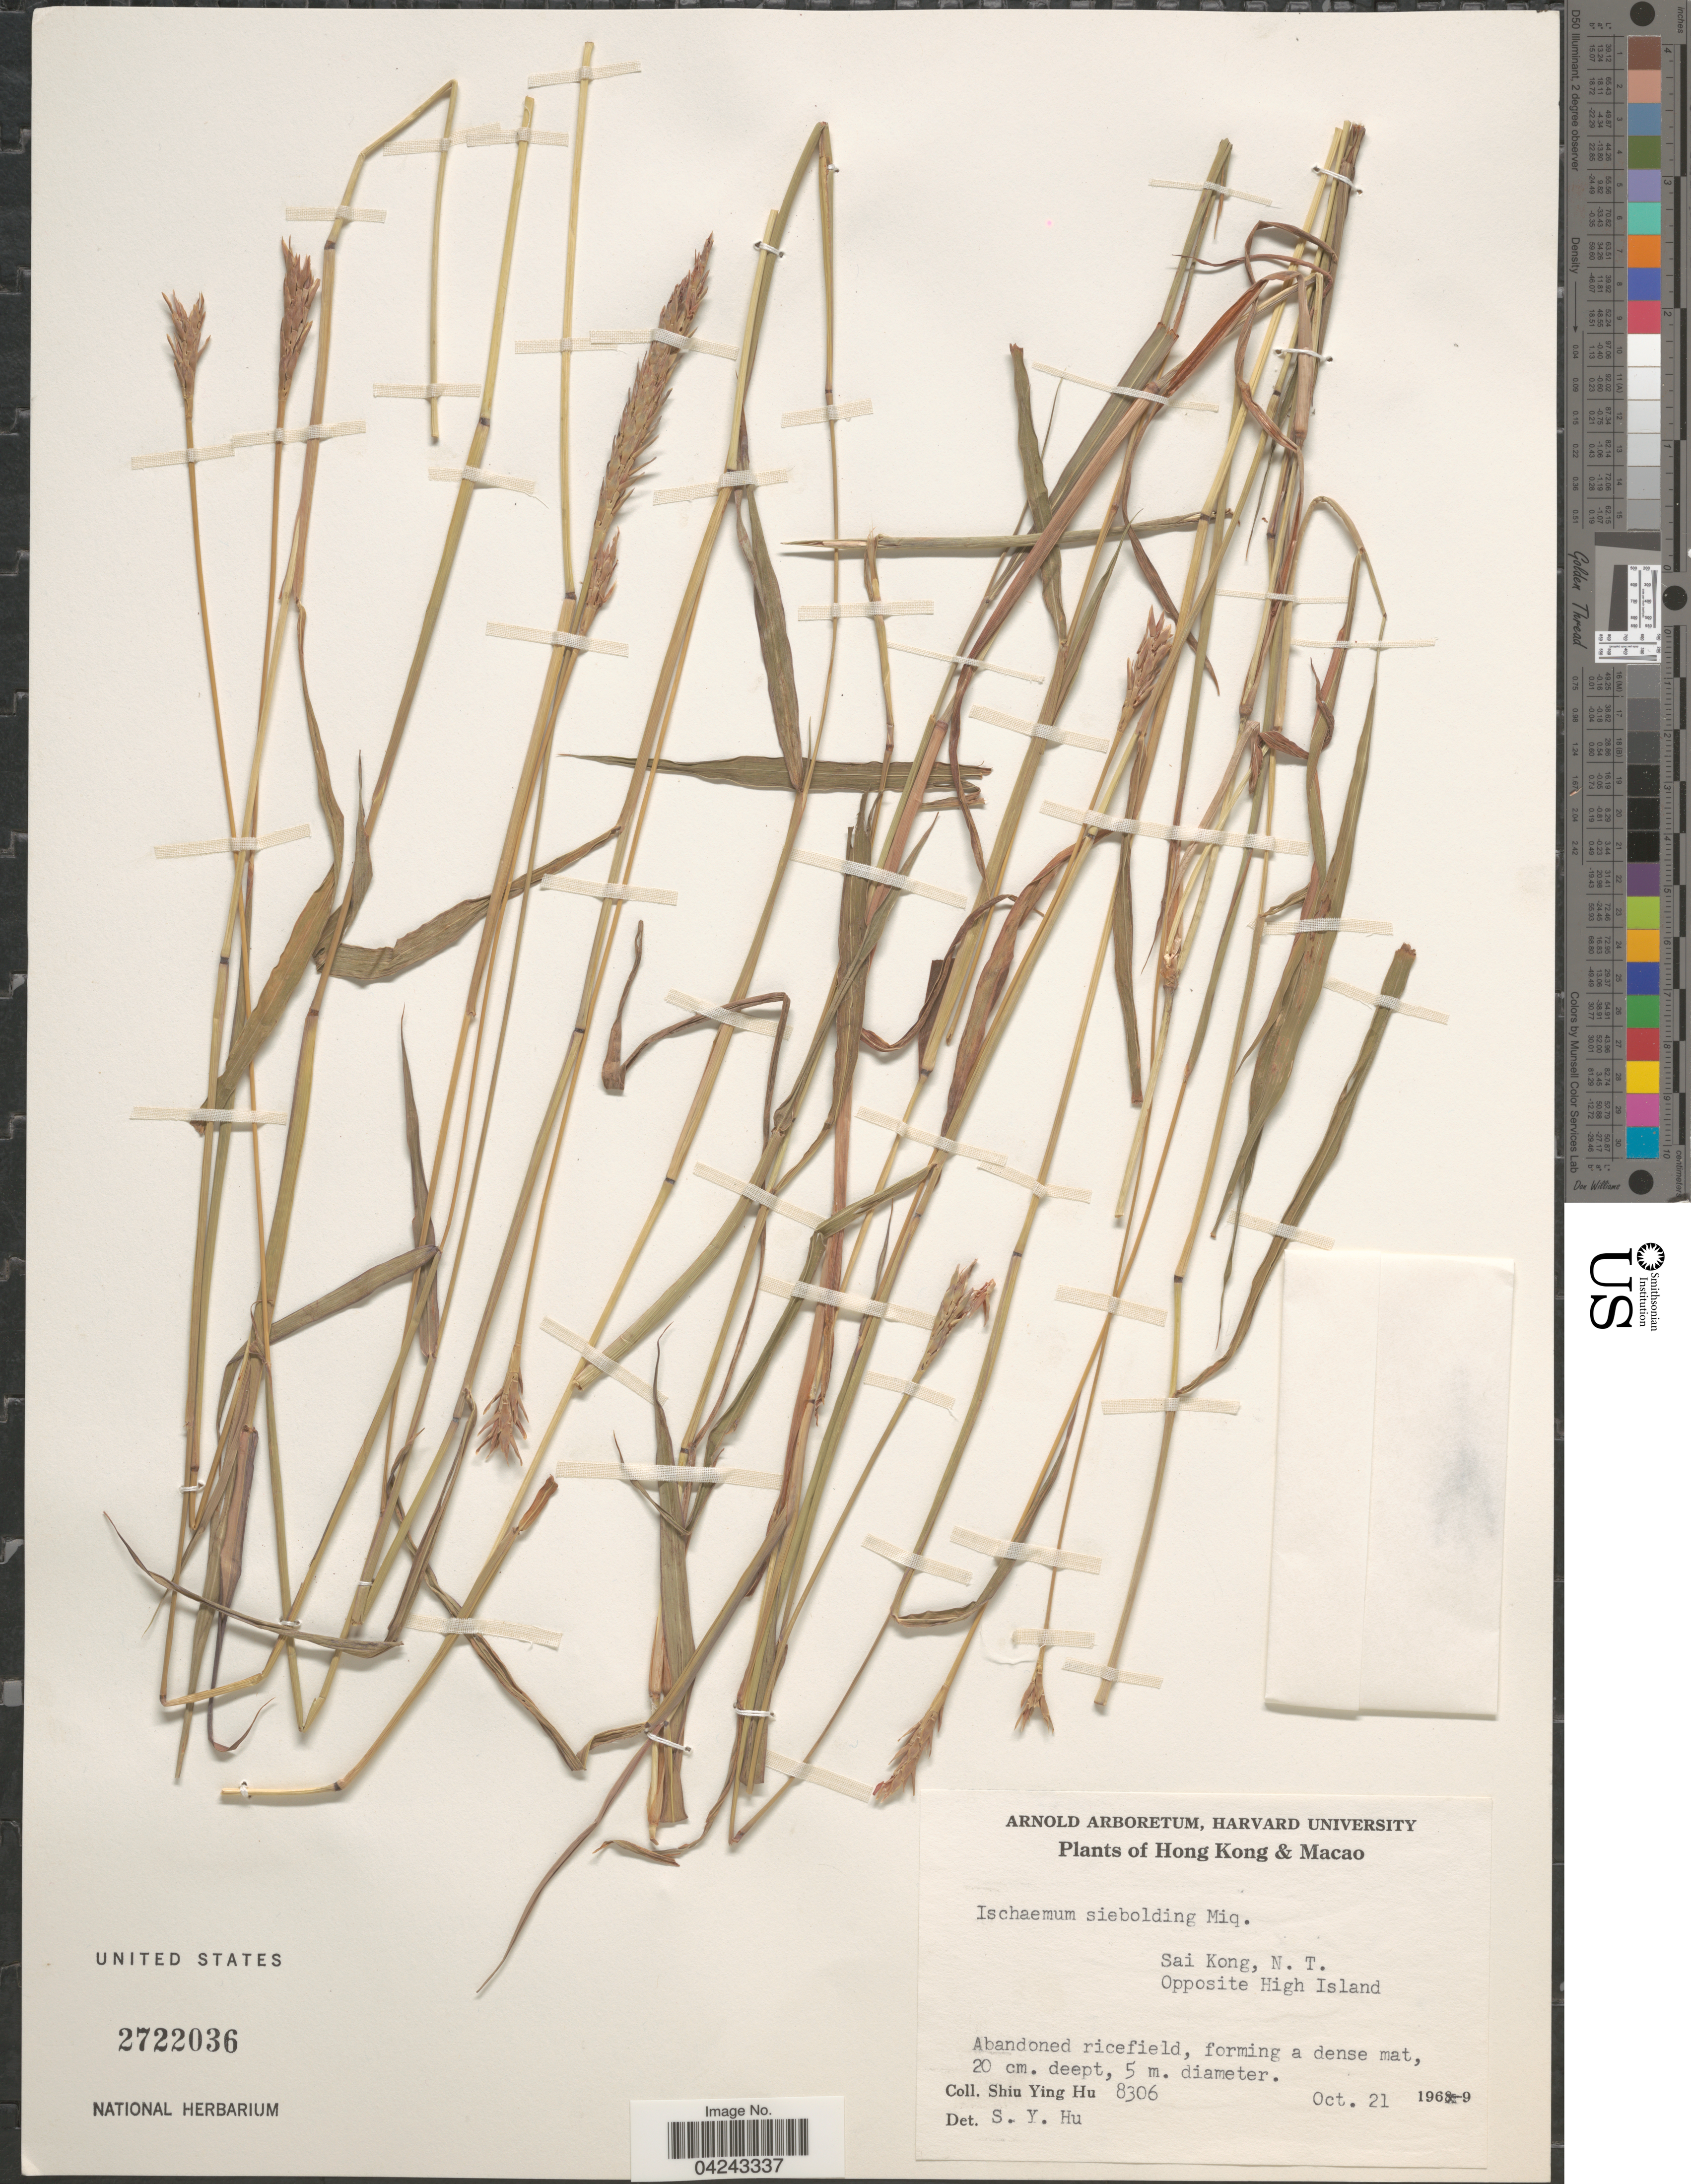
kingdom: Plantae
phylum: Tracheophyta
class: Liliopsida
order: Poales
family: Poaceae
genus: Ischaemum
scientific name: Ischaemum ciliare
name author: Retz.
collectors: S. Y. Hu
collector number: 8306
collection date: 1969-10-21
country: China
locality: Hong Kong & Macao. Sai Kong, N. T. Opposite High Island.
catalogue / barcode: US 2722036